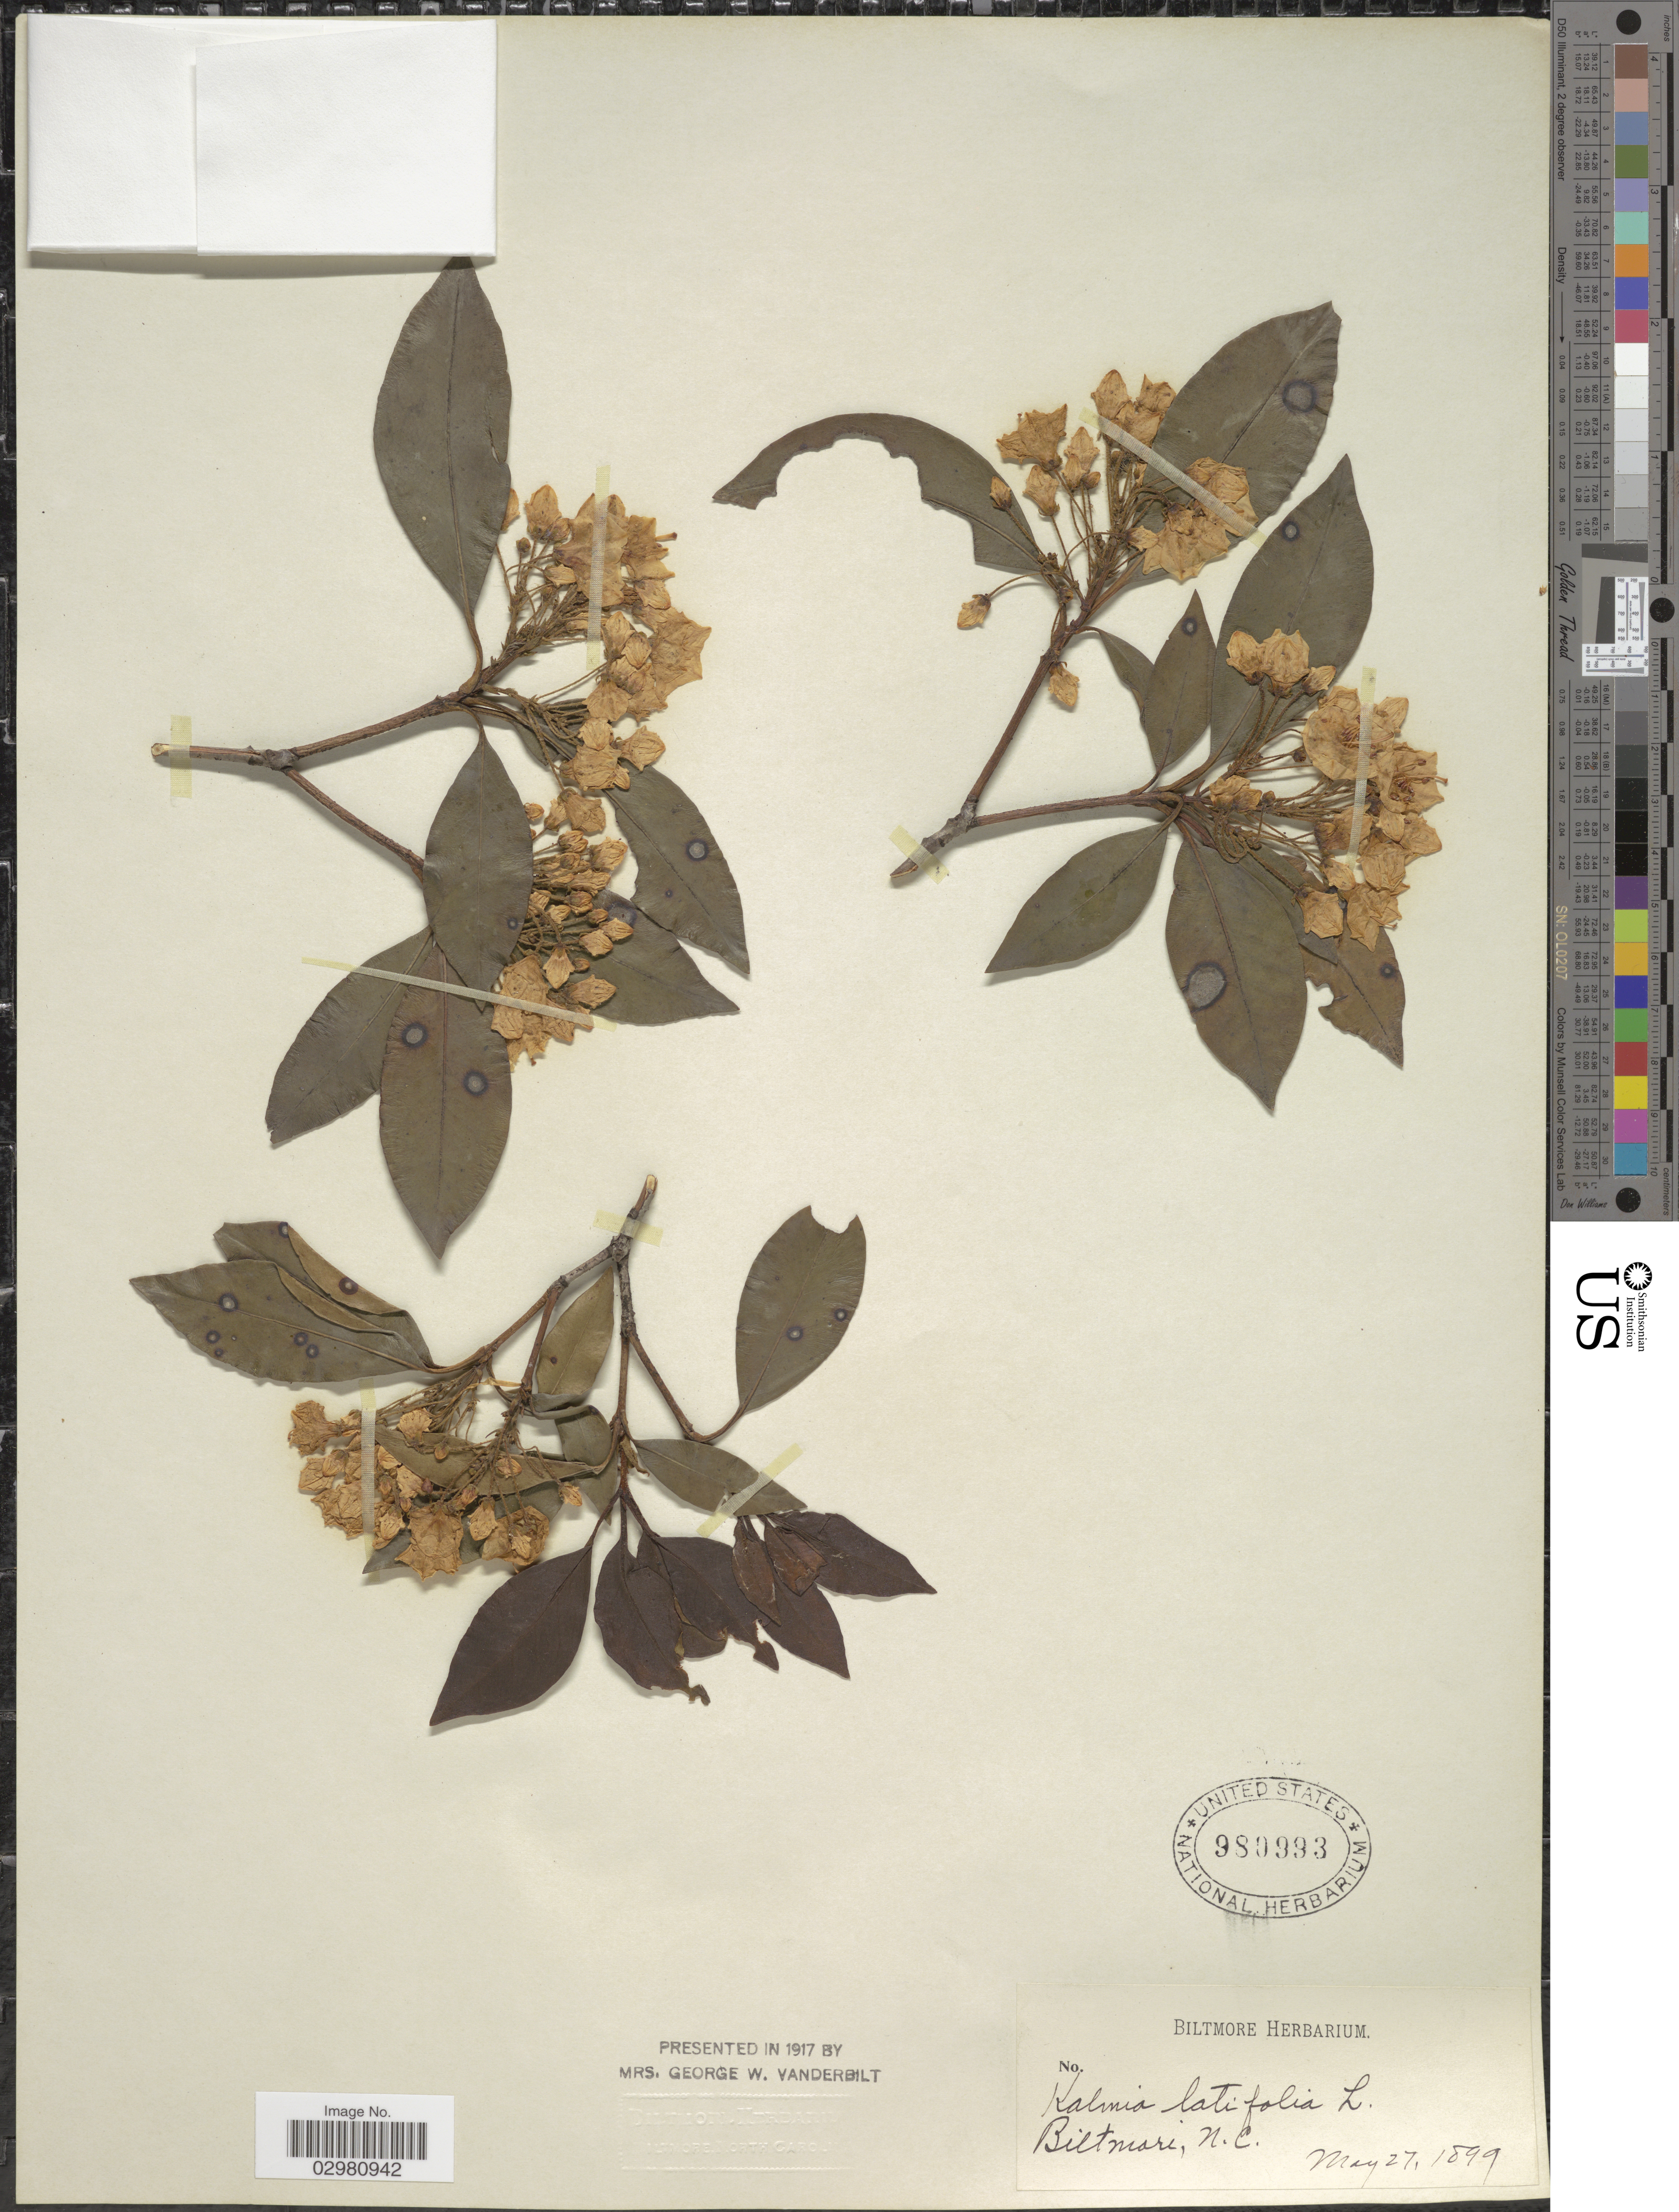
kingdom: Plantae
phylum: Tracheophyta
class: Magnoliopsida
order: Ericales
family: Ericaceae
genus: Kalmia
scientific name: Kalmia latifolia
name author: L.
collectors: ex herb. Biltmore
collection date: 1899-05-27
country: United States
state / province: North Carolina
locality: Biltmore, N.C.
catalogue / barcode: US 980993